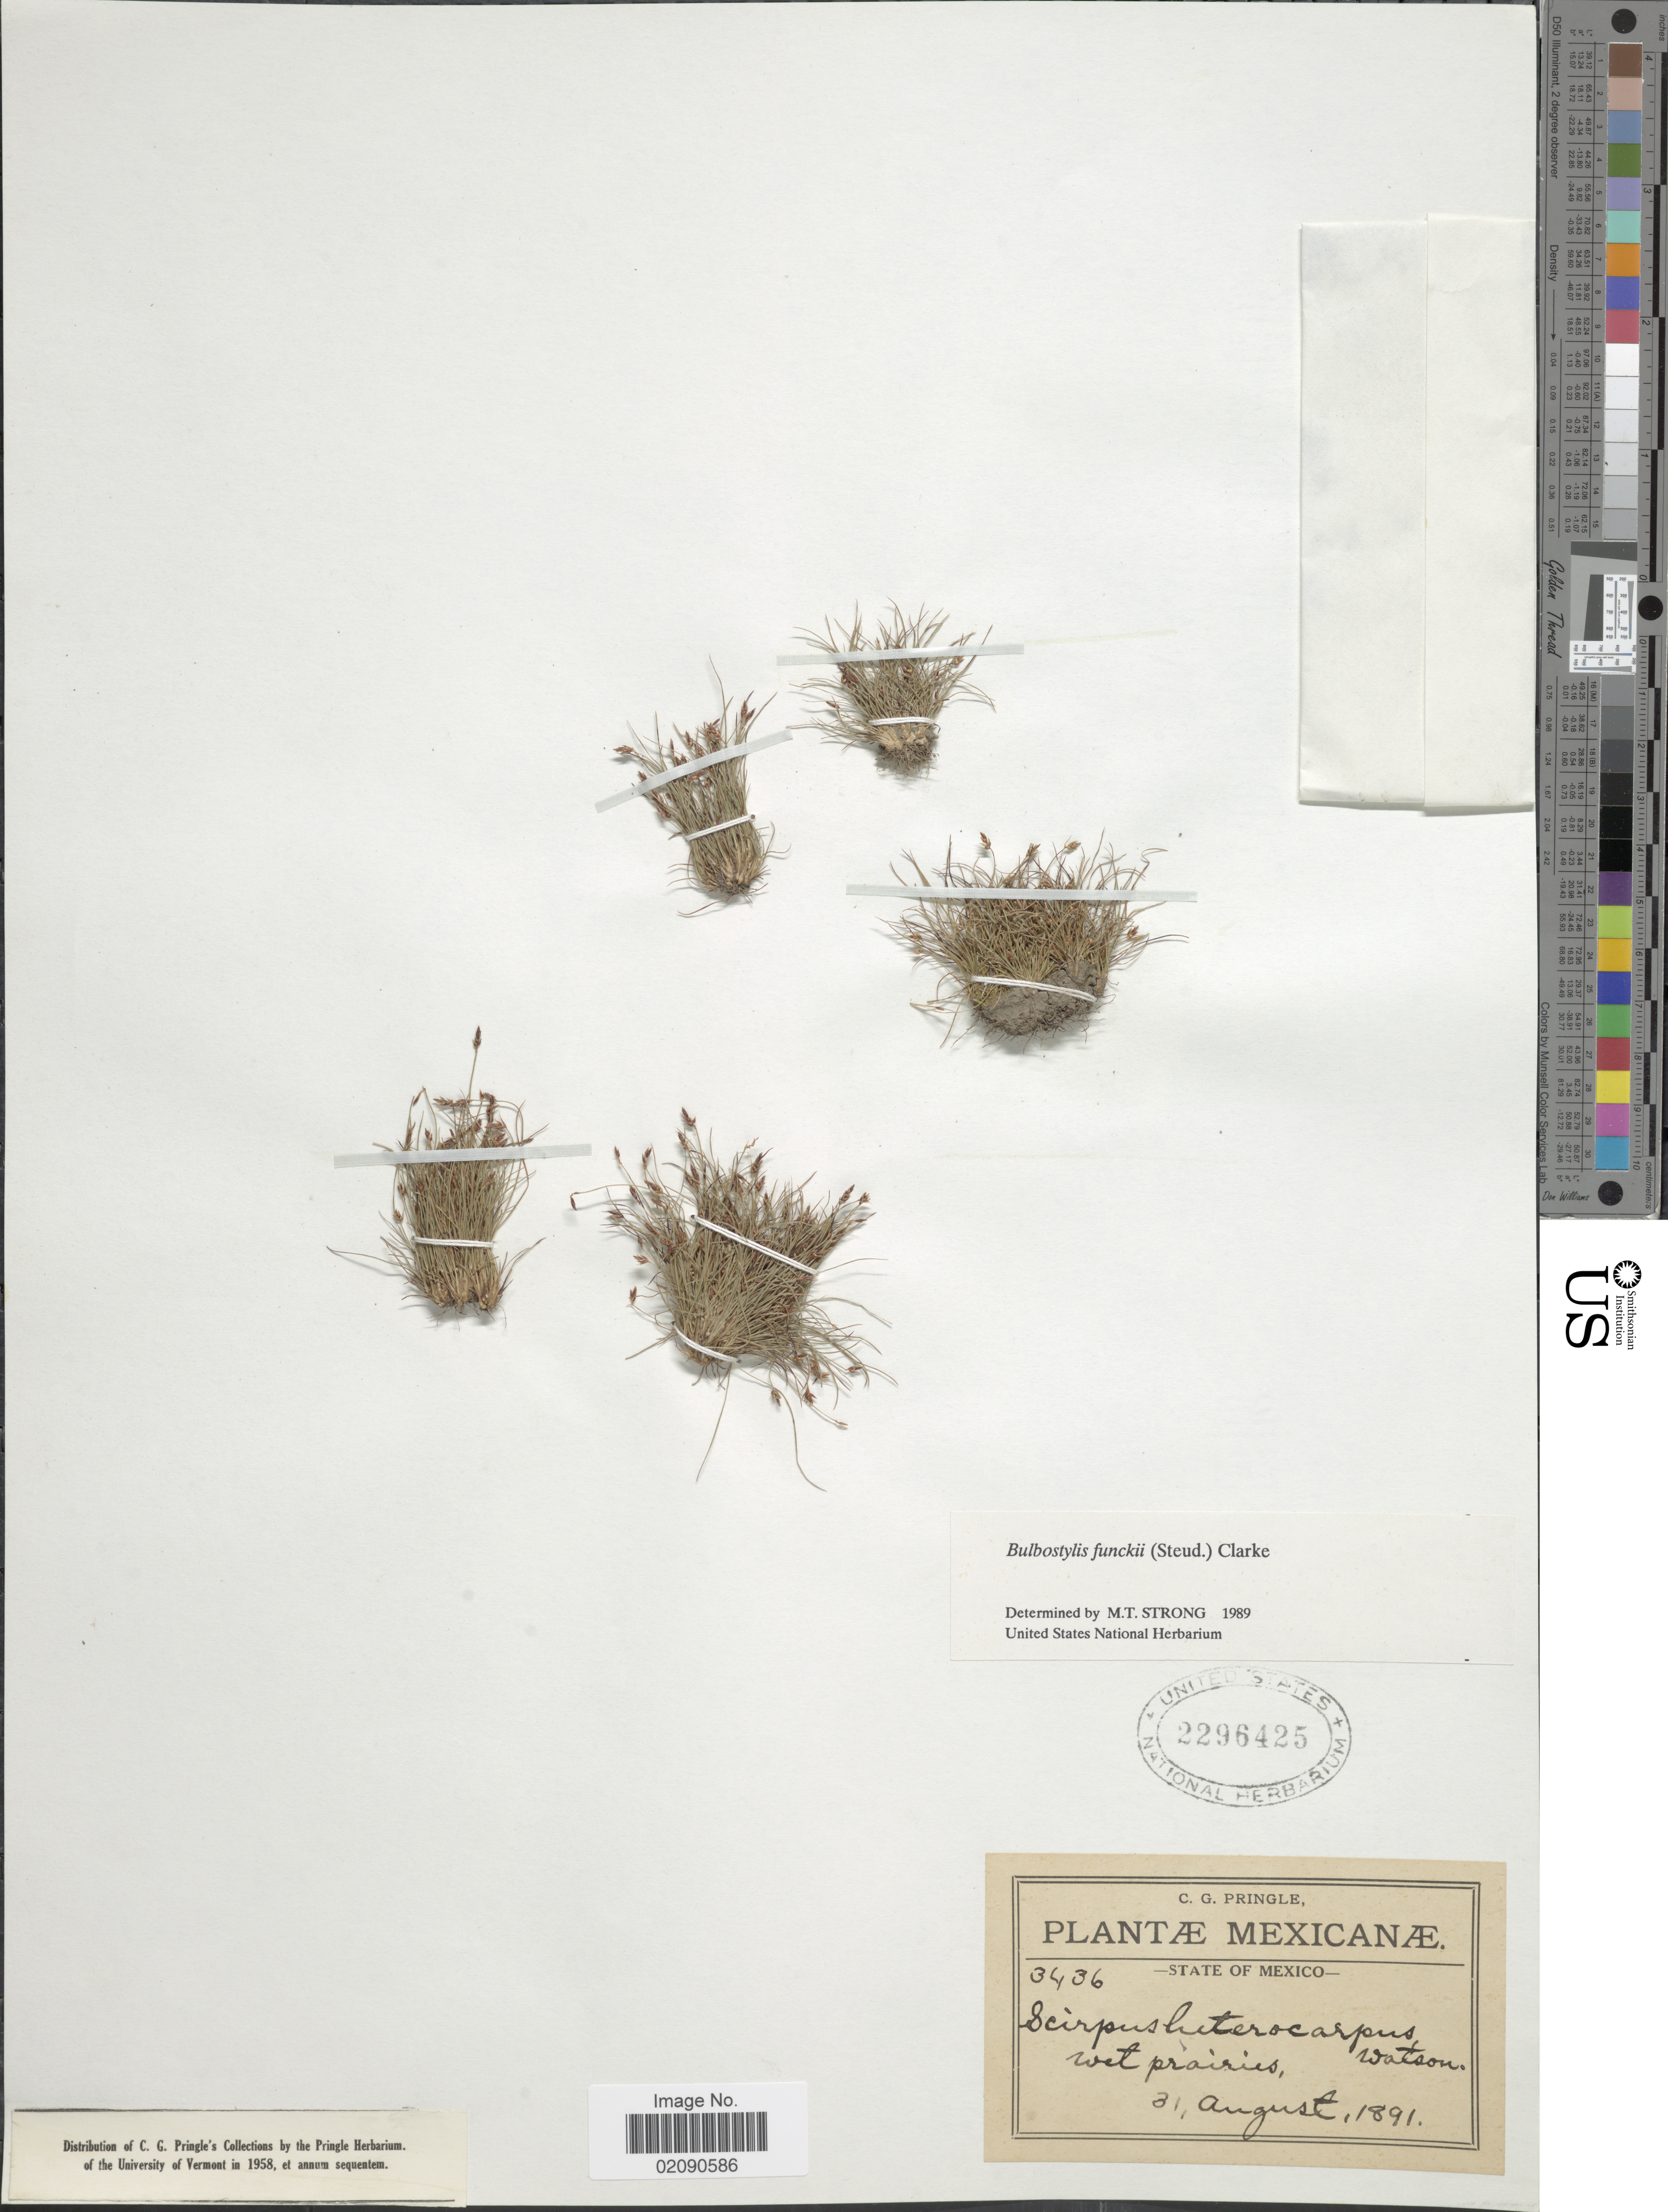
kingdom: Plantae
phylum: Tracheophyta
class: Liliopsida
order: Poales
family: Cyperaceae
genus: Bulbostylis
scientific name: Bulbostylis funckii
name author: (Steud.) C.B. Clarke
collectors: C. G. Pringle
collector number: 3436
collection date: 1891-08-31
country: Mexico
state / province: México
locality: Wet prairies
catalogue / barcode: US 2296425